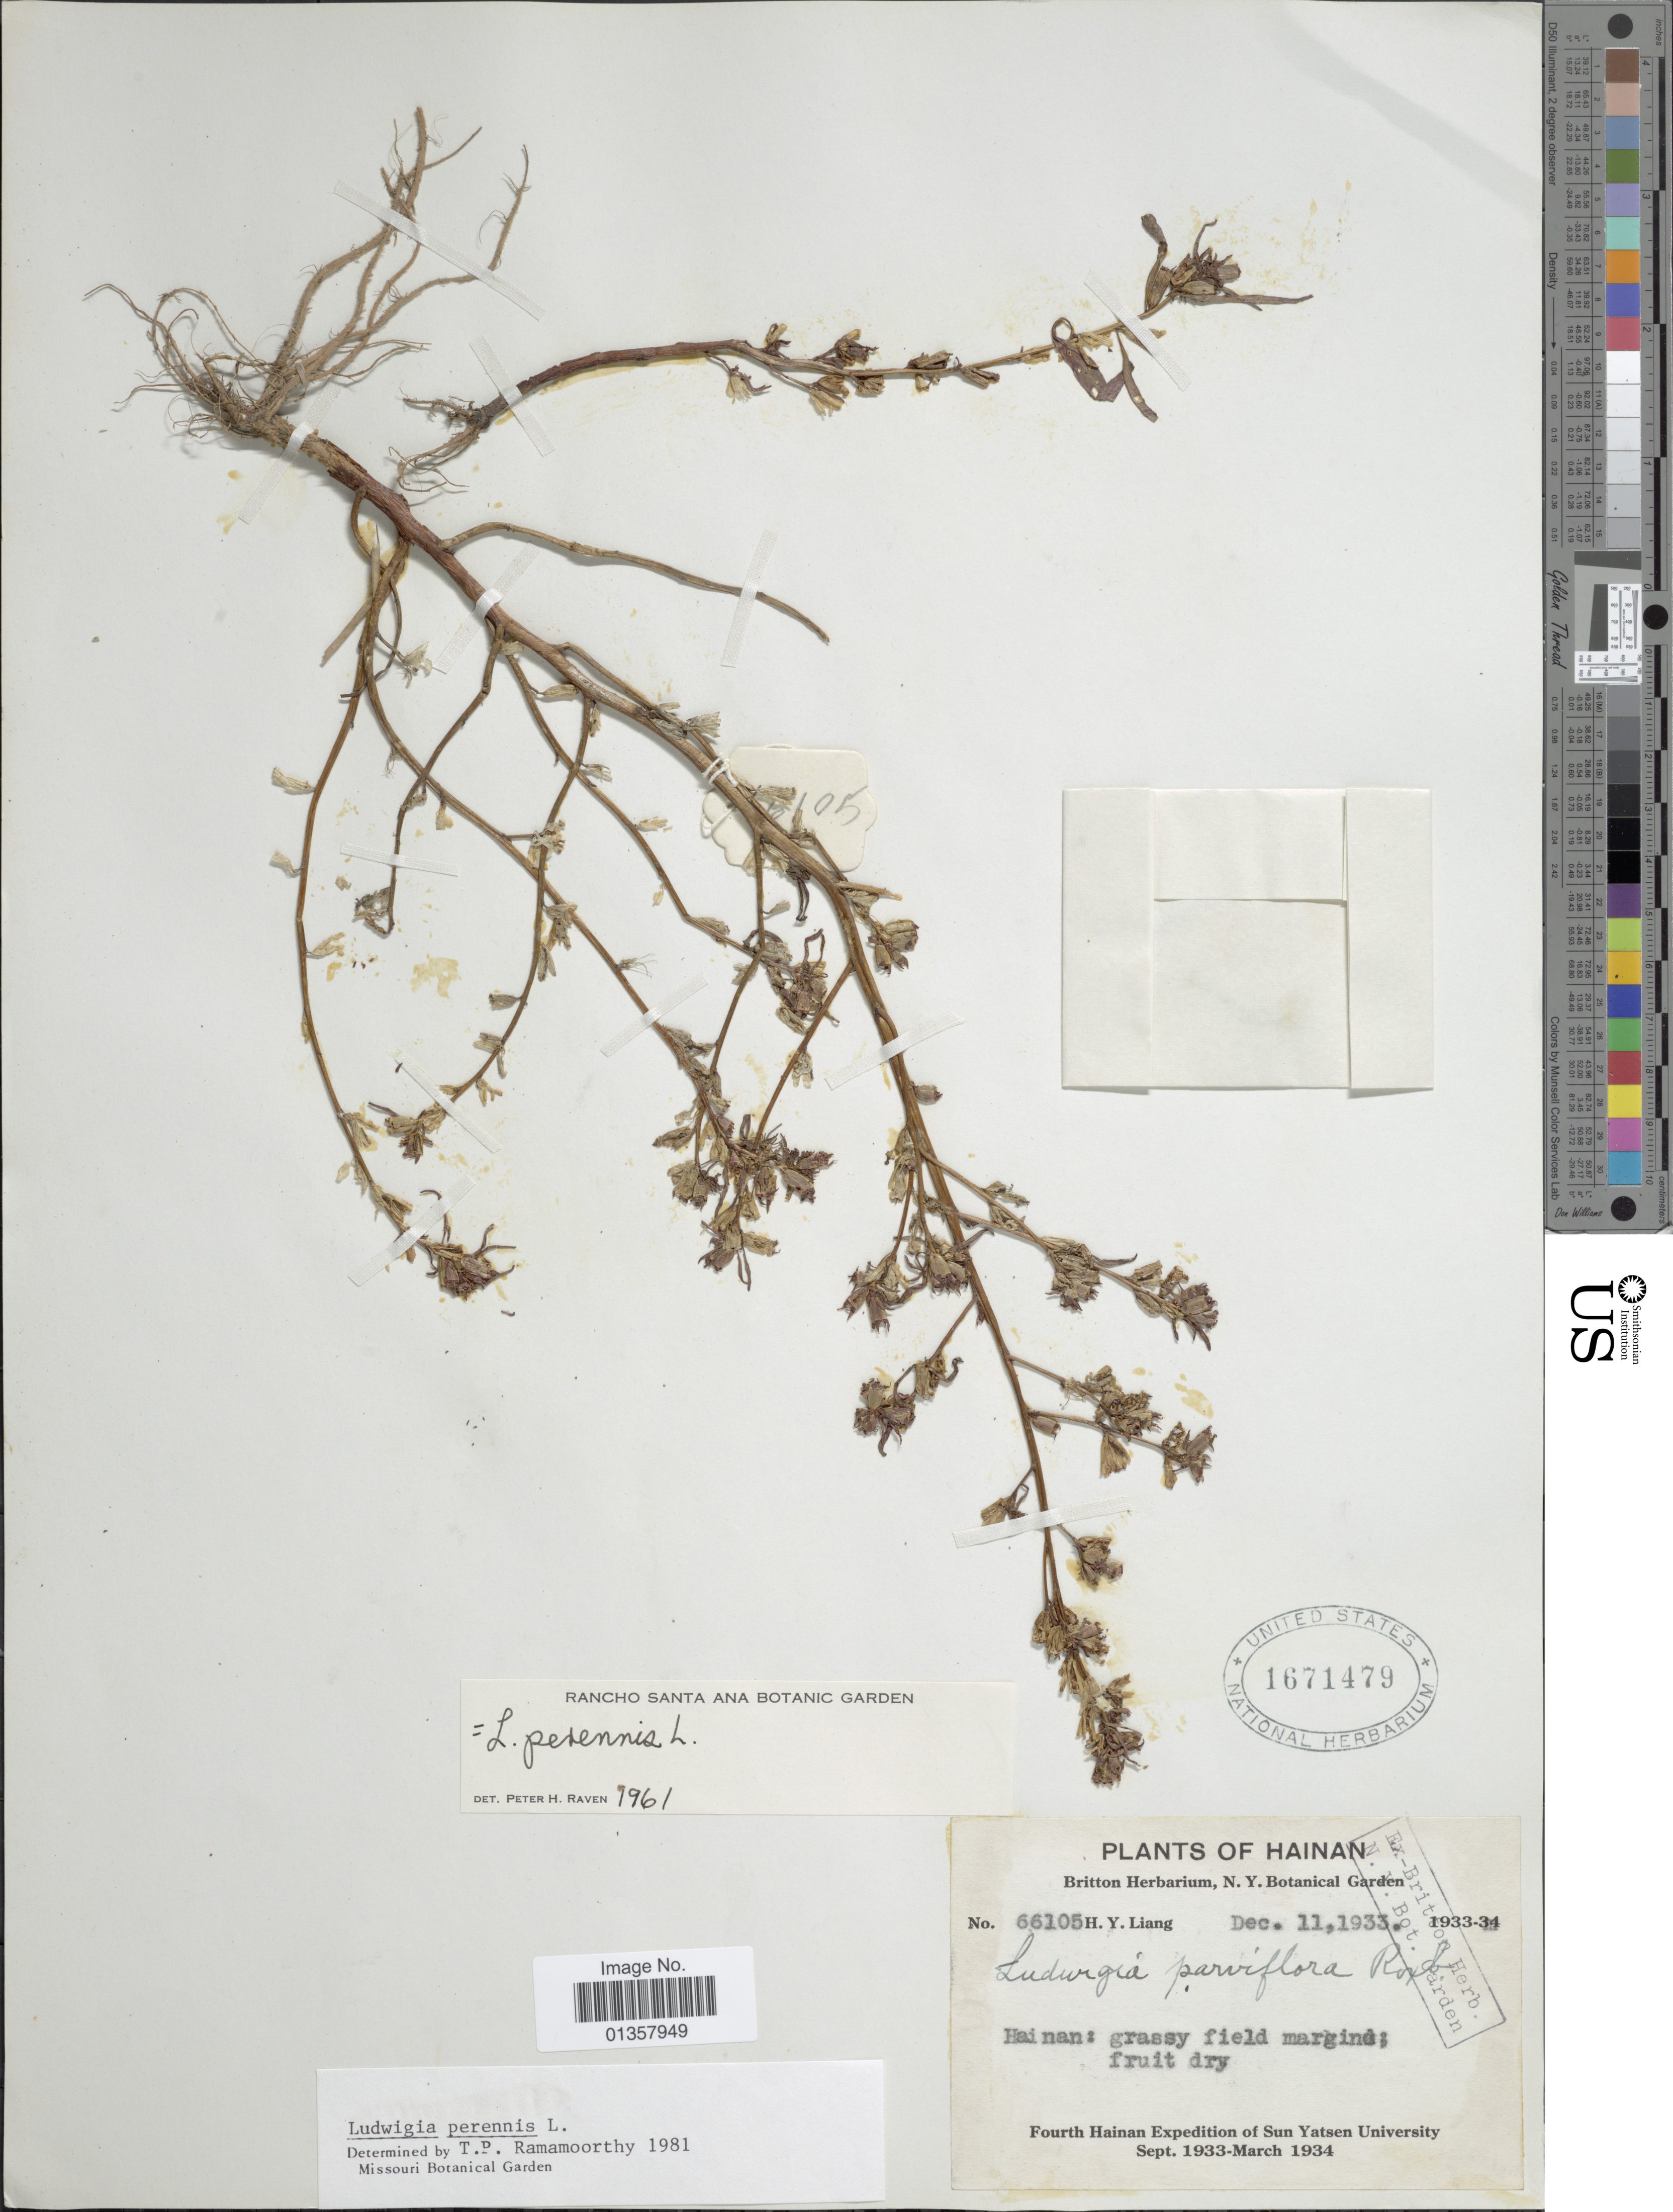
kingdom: Plantae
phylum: Tracheophyta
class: Magnoliopsida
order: Myrtales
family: Onagraceae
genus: Ludwigia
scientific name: Ludwigia perennis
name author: L.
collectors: H. Y. Liang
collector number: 66105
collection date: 1933-12-11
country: China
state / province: Hainan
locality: Grassy field margins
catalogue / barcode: US 1671479